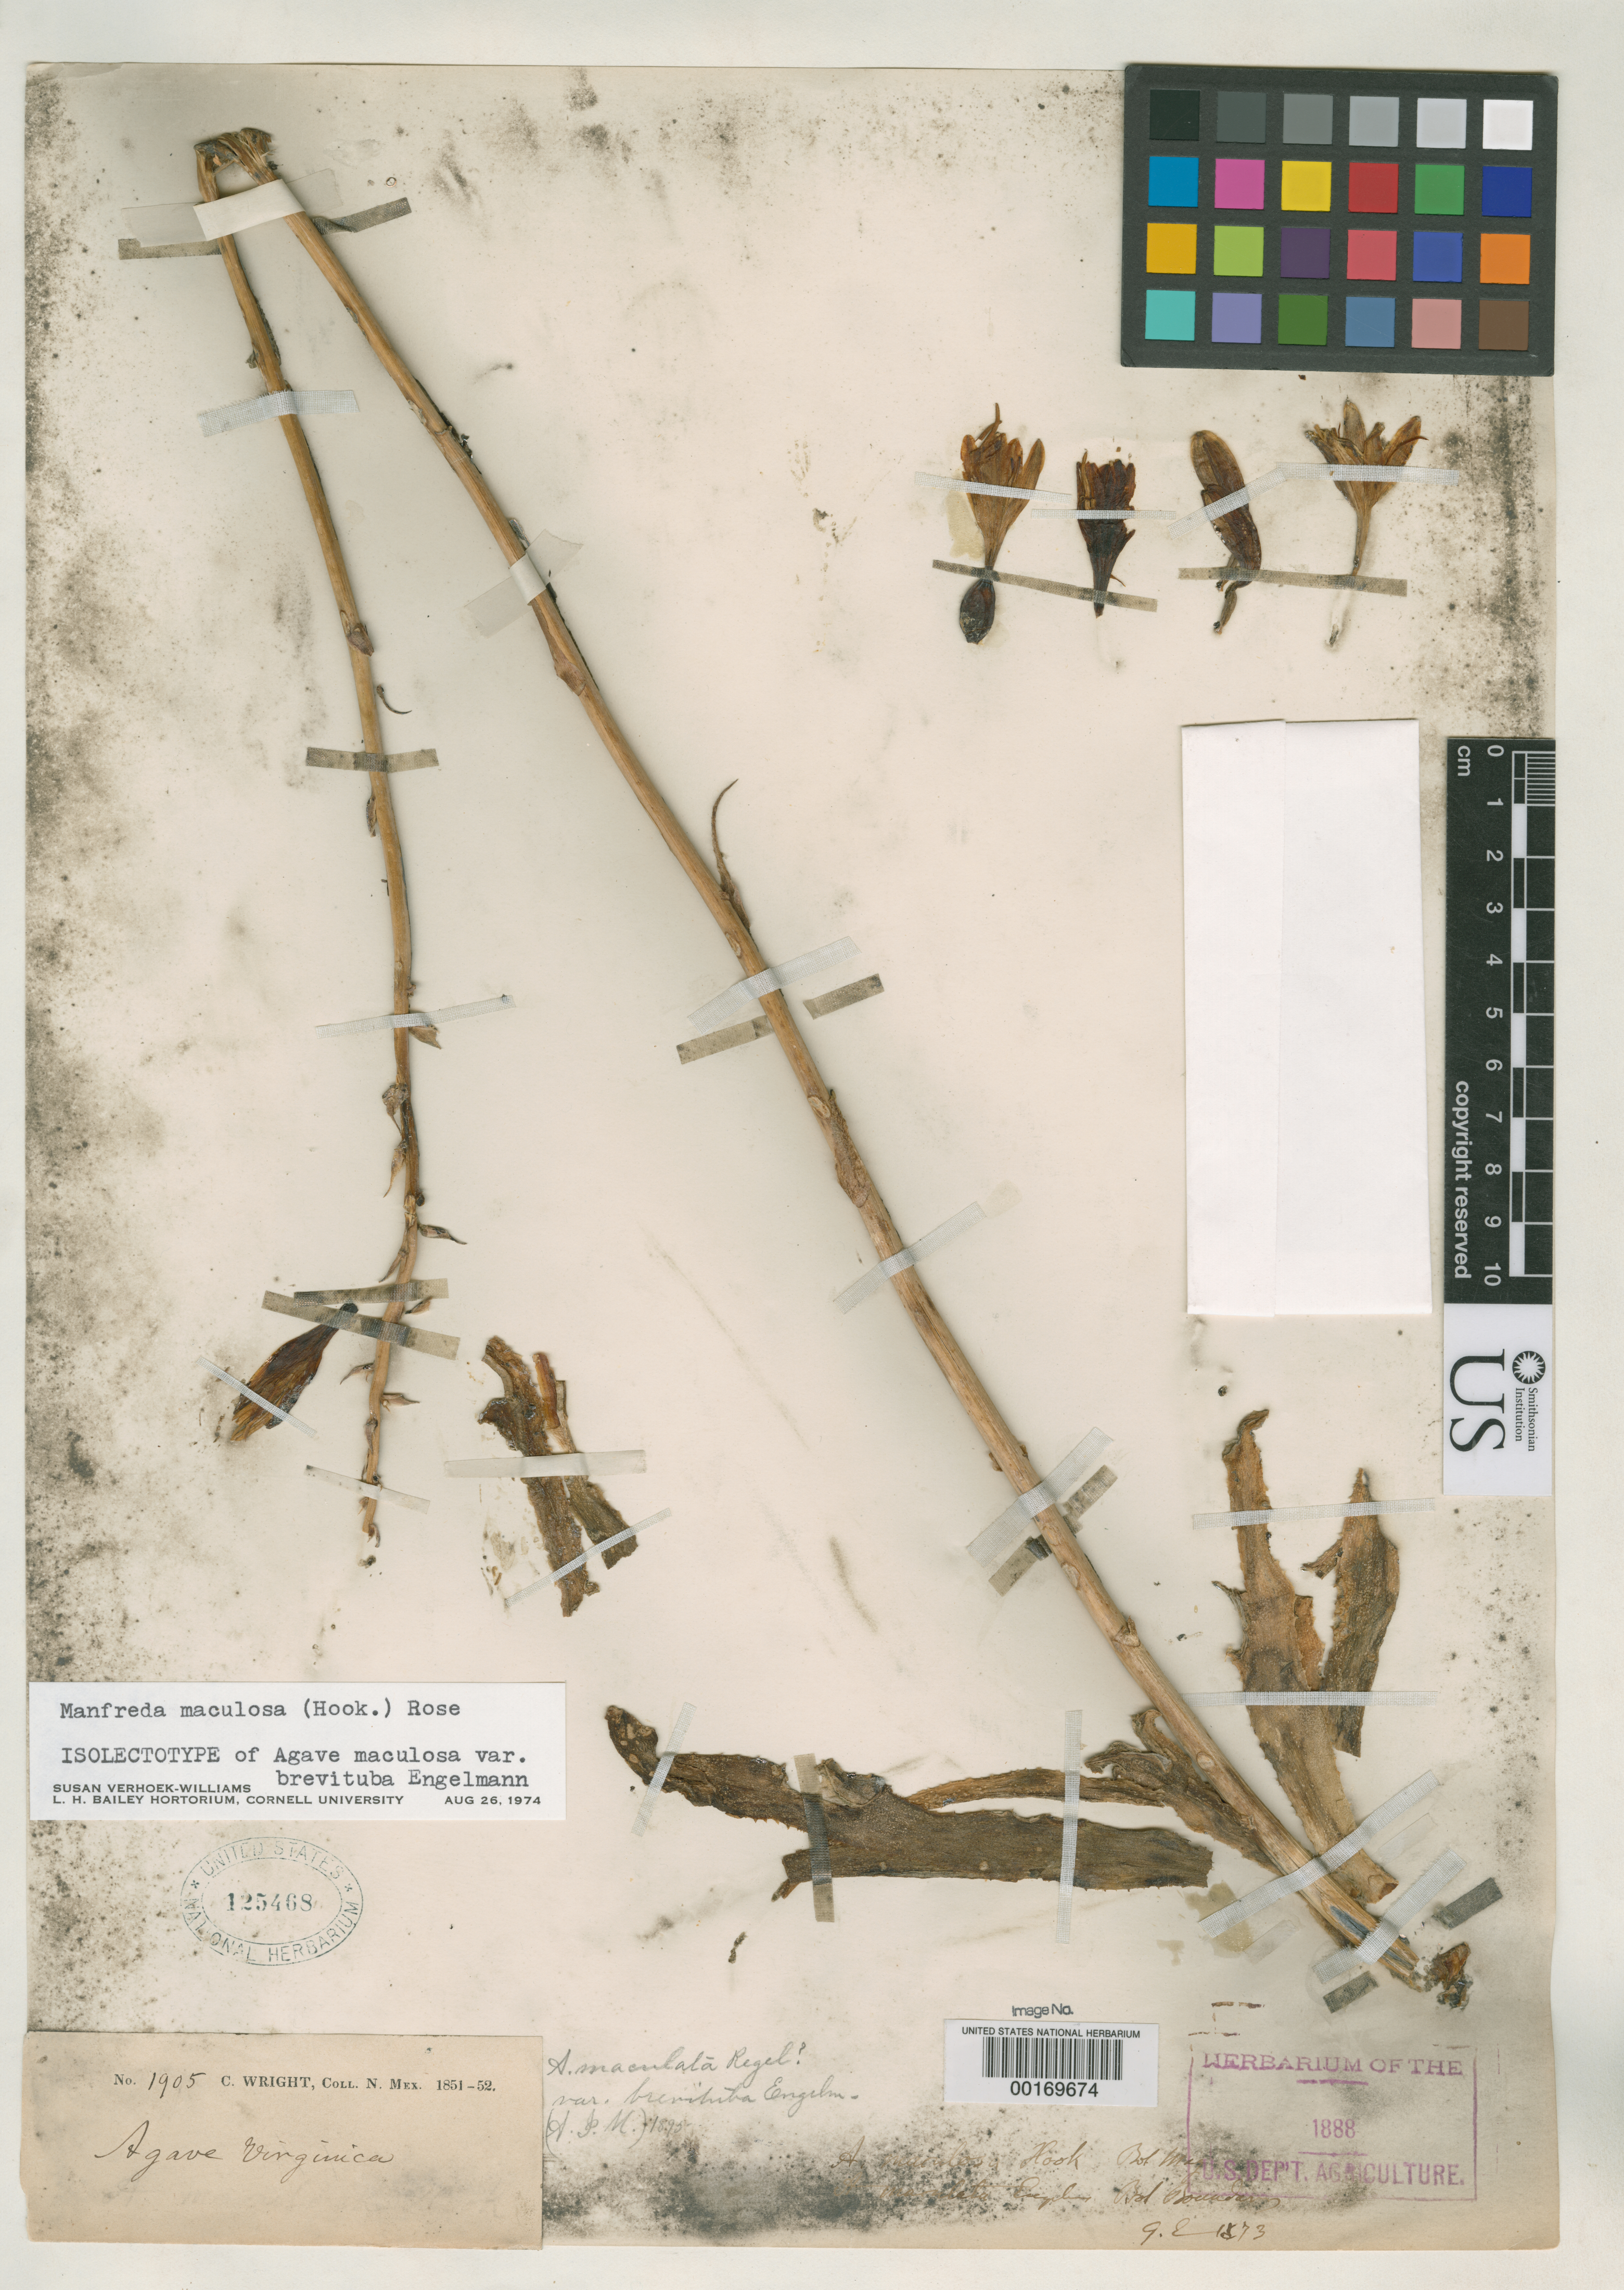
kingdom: Plantae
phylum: Tracheophyta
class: Liliopsida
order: Asparagales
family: Asparagaceae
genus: Agave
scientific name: Agave maculosa var. brevituba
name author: Engelm.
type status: Isolectotype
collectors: C. Wright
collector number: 1905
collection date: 1851/1852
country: United States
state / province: New Mexico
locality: "N. Mex." [=northern Mexico or New Mexico? either way possibly referring to present-day Arizona or Texas]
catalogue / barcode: US 125468